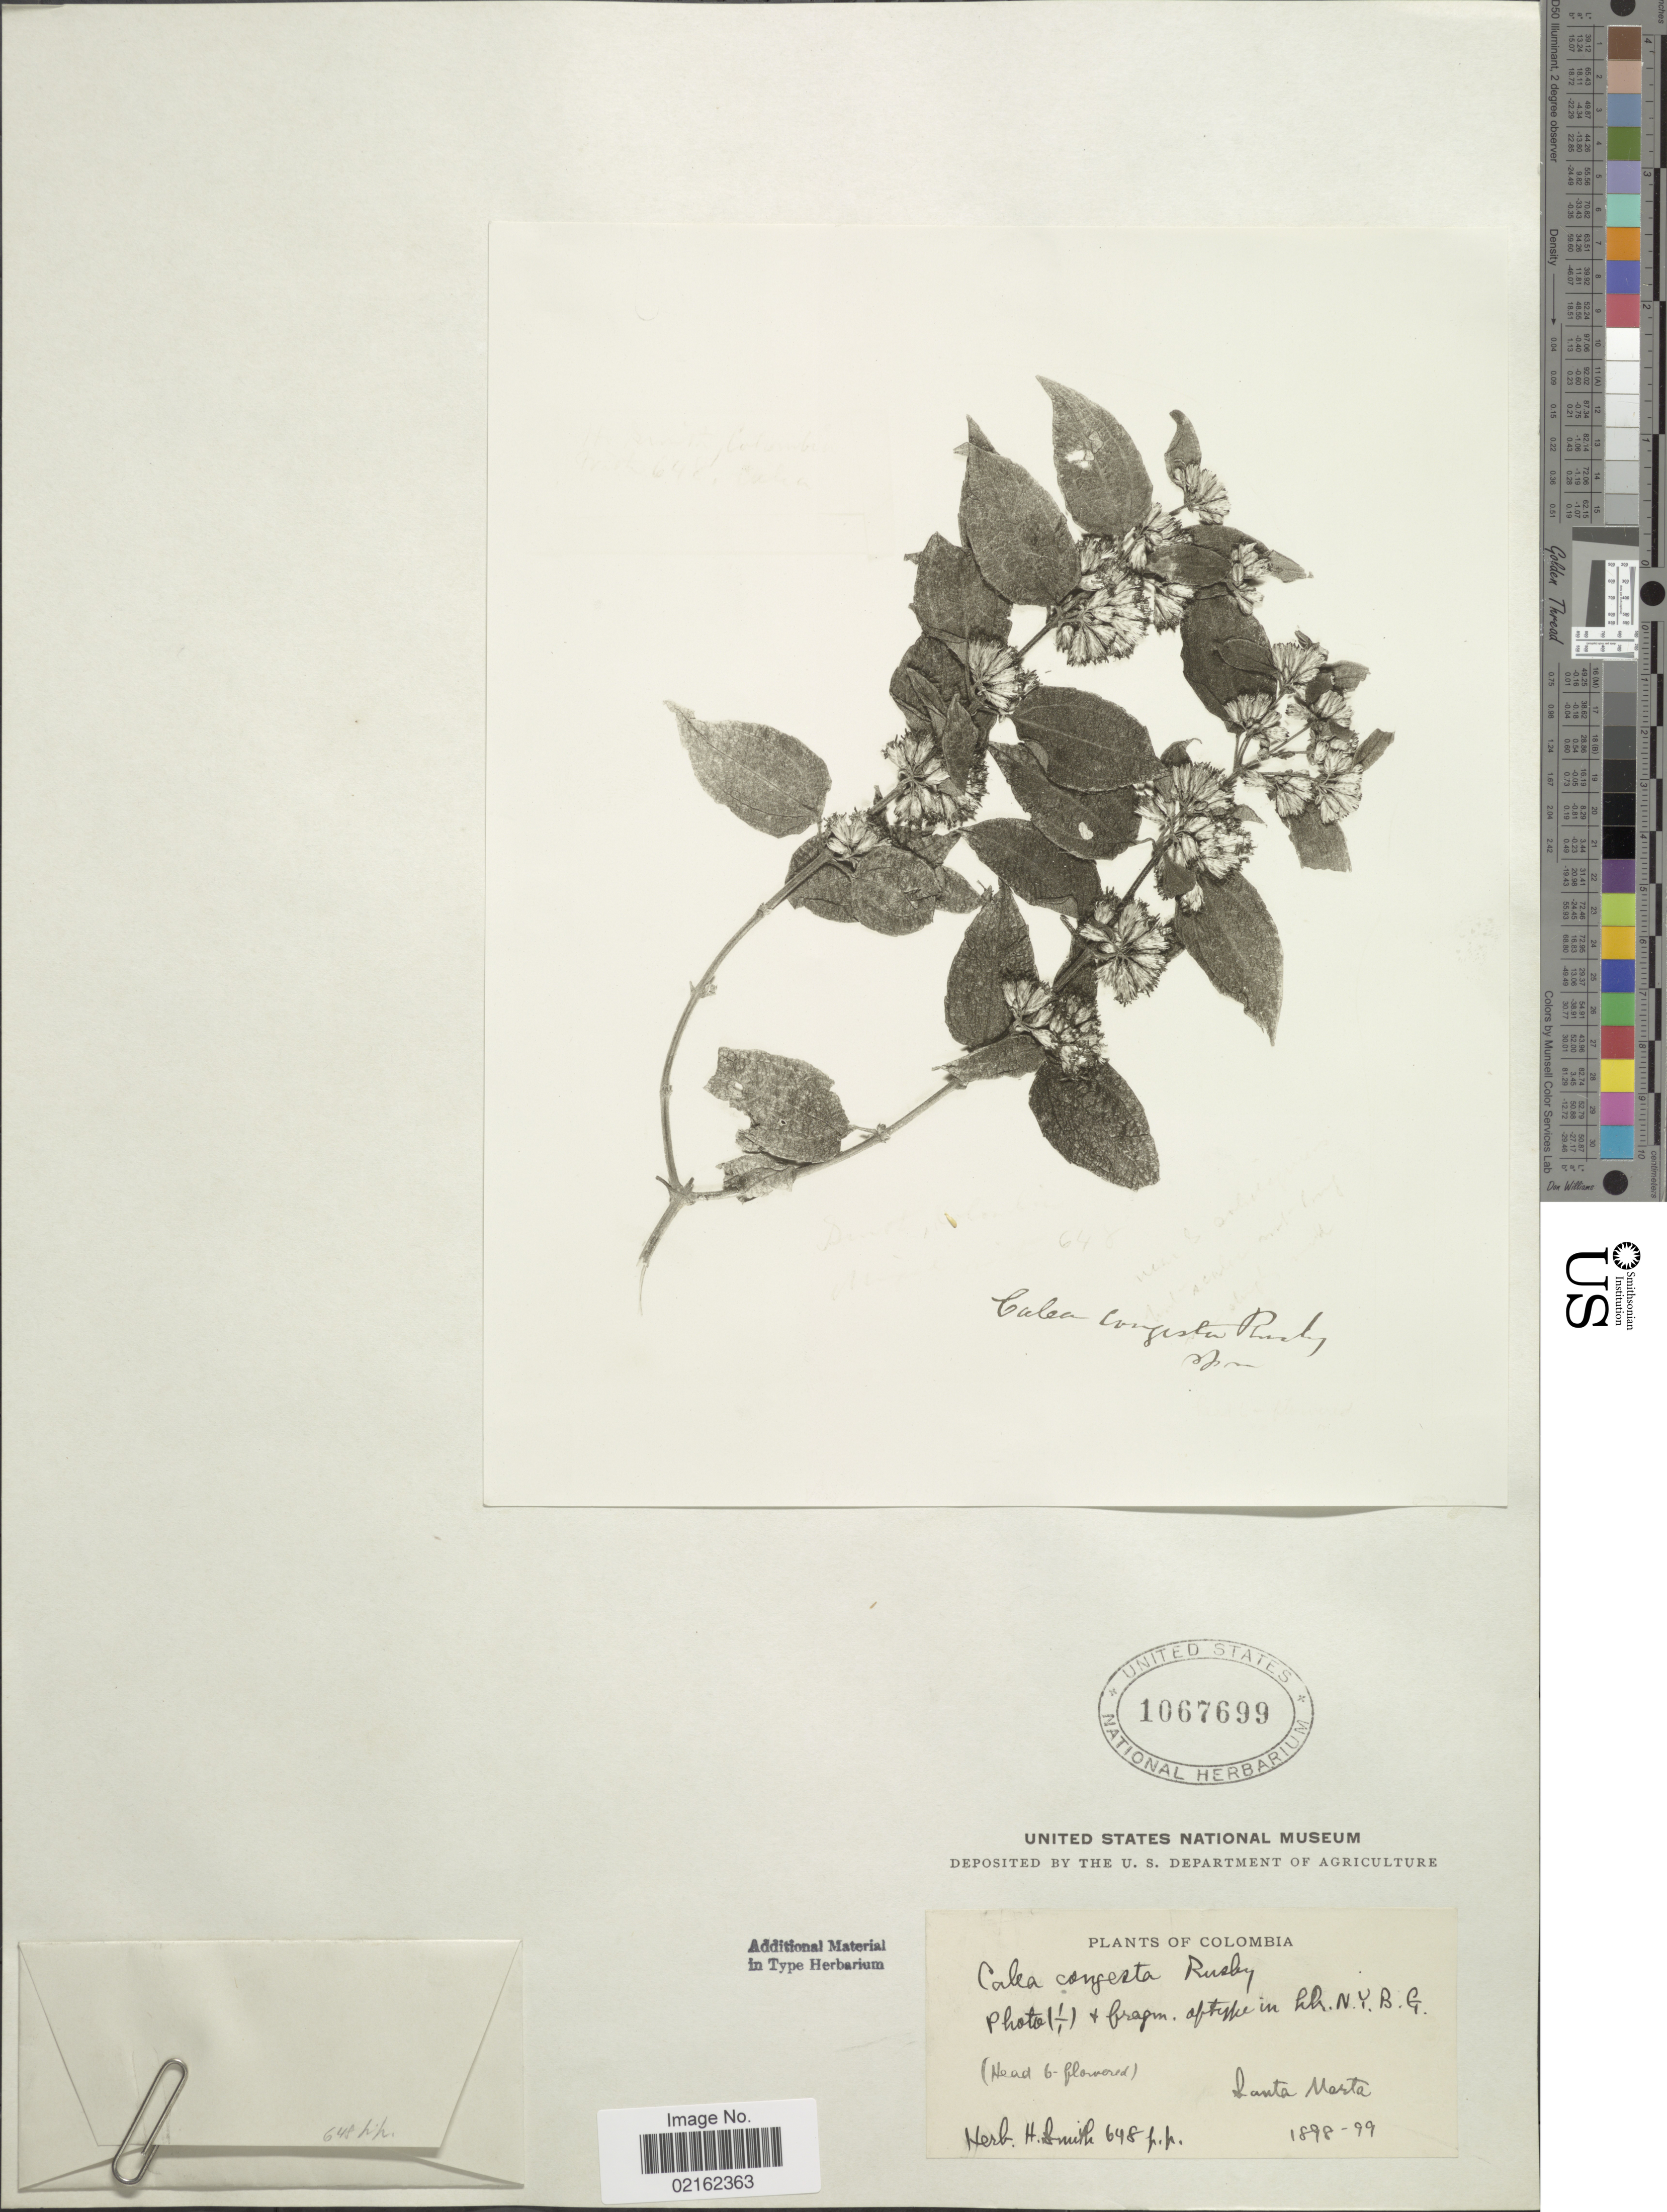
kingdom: Plantae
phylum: Tracheophyta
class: Magnoliopsida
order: Asterales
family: Asteraceae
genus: Calea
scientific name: Calea solidaginea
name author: Kunth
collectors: H. H. Smith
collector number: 648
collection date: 1898/1899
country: Colombia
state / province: Magdalena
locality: Santa Marta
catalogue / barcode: US 1067699